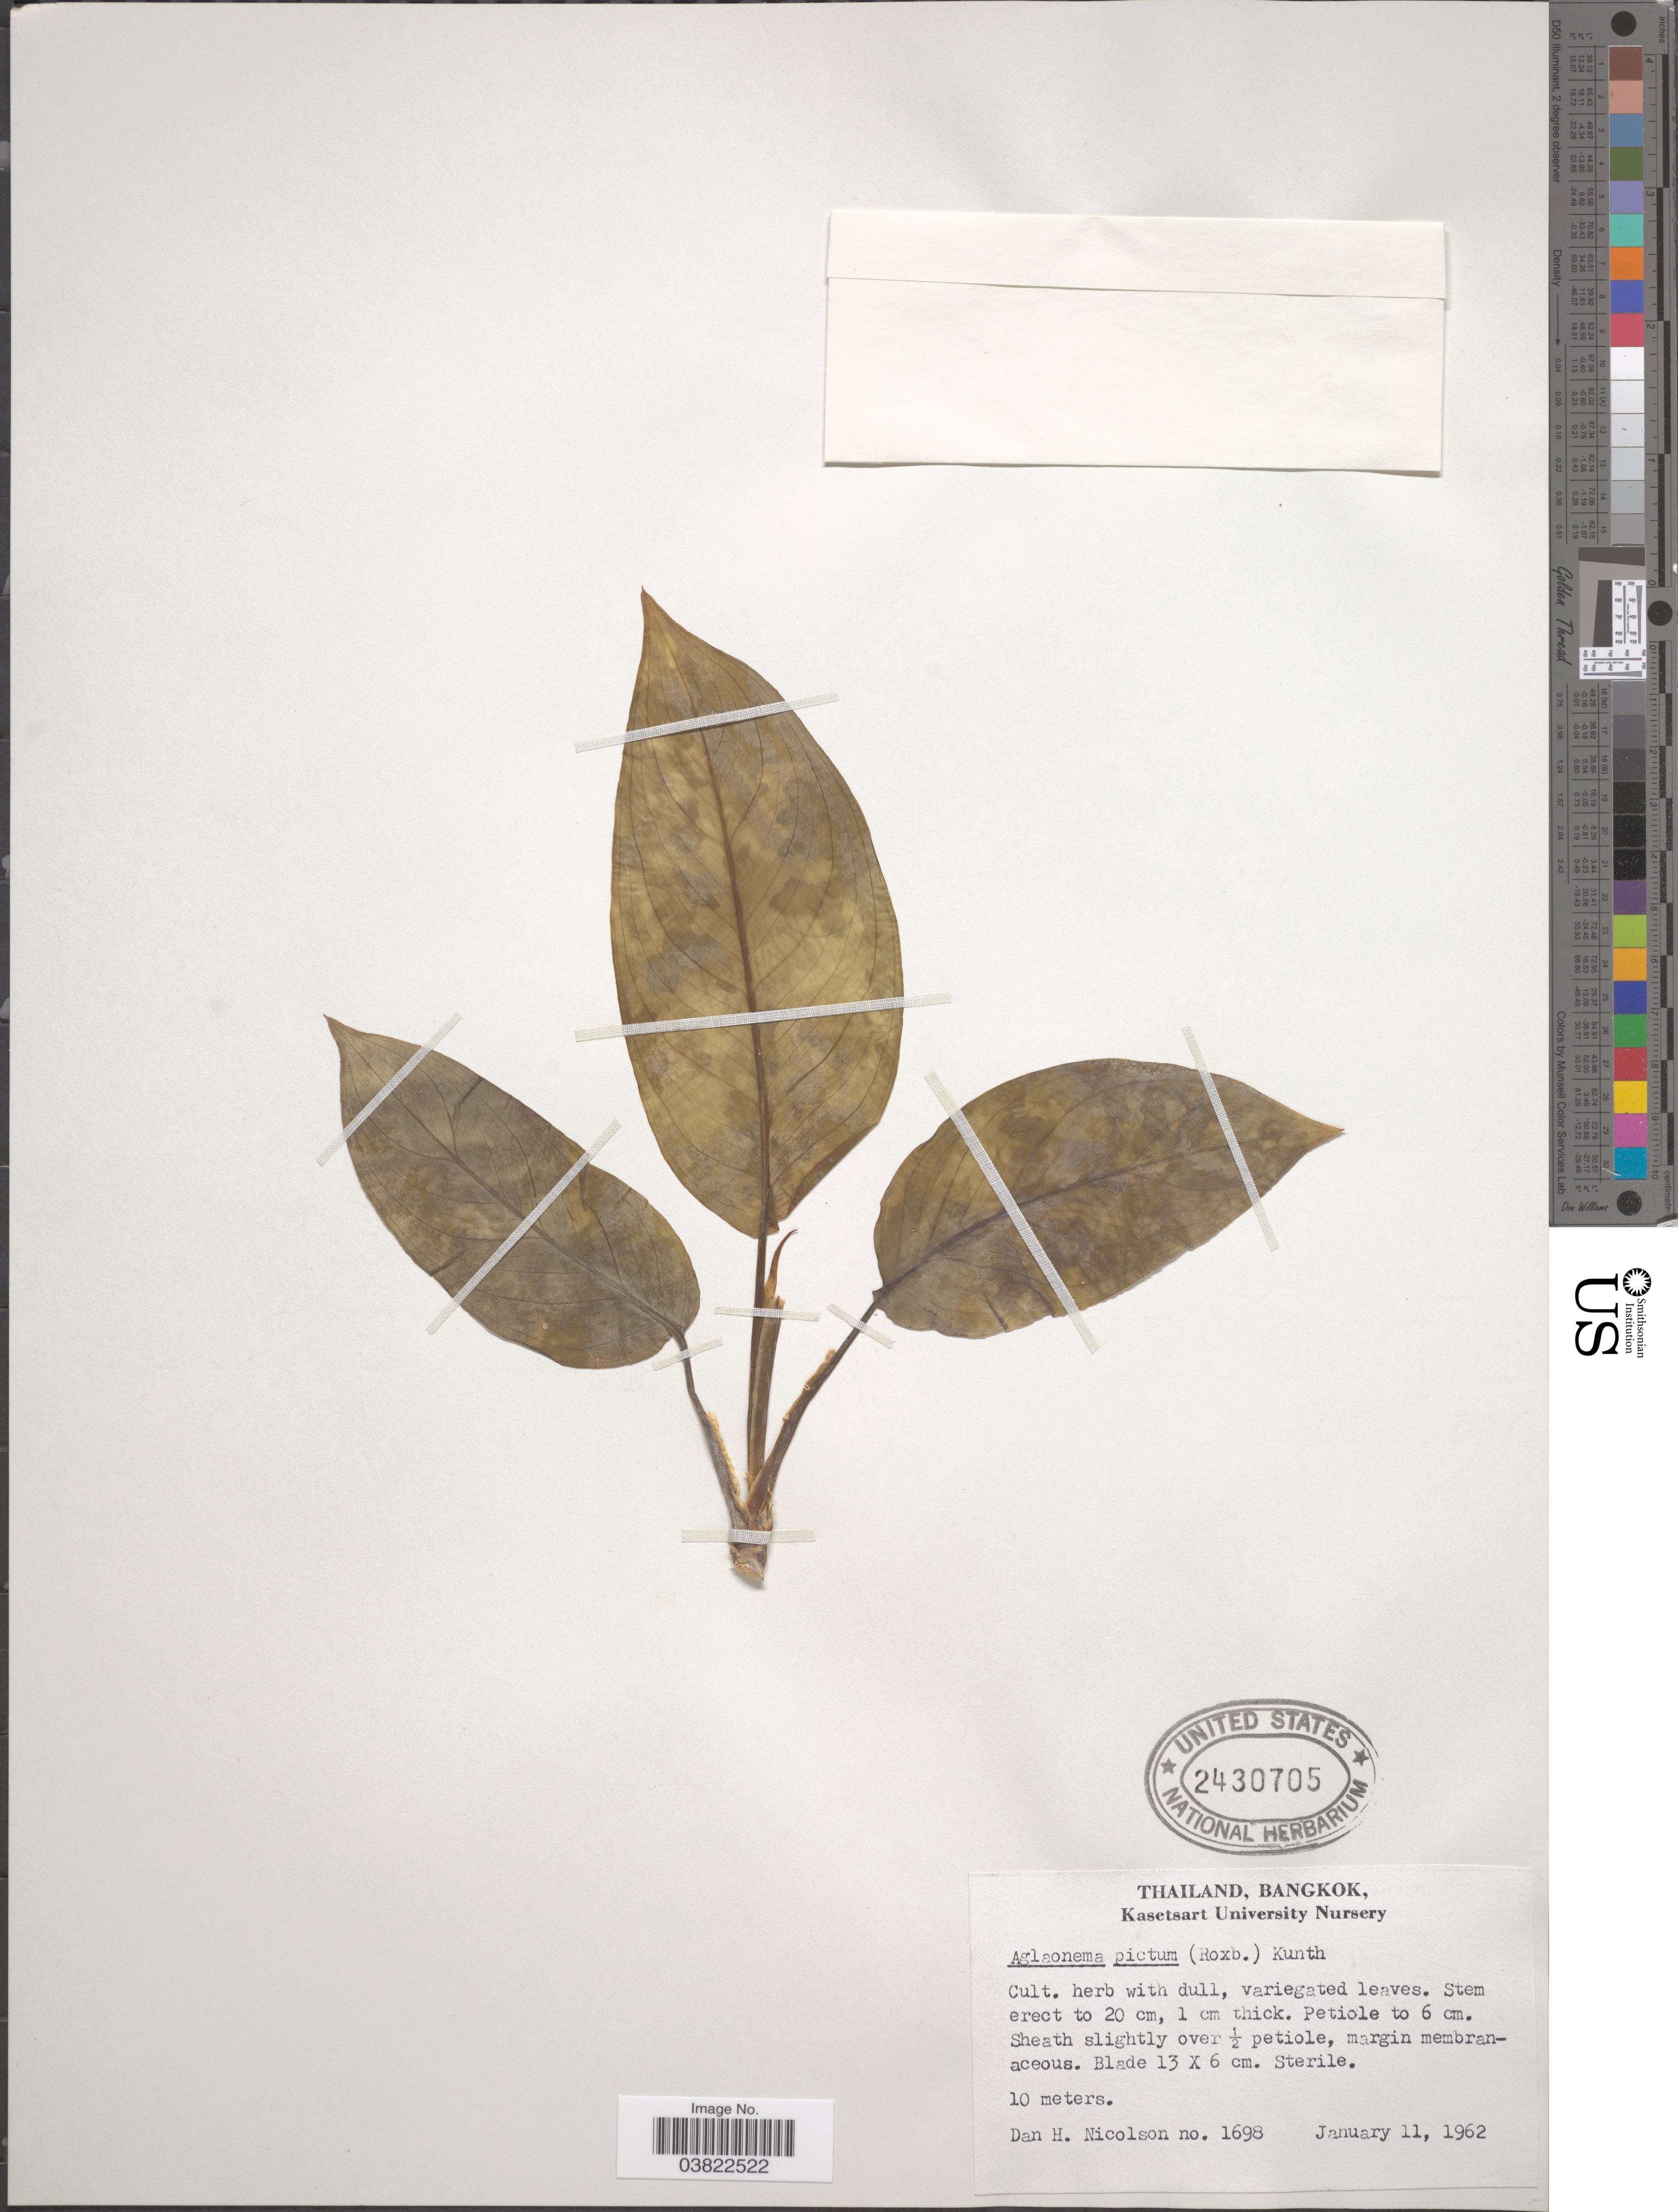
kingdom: Plantae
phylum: Tracheophyta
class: Liliopsida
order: Alismatales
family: Araceae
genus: Aglaonema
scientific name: Aglaonema pictum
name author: (Roxb.) Kunth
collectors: D. H. Nicolson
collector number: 1698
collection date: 1962-01-11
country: Thailand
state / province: Bangkok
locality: Kasetsart University Nursery.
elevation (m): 10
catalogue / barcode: US 2430705